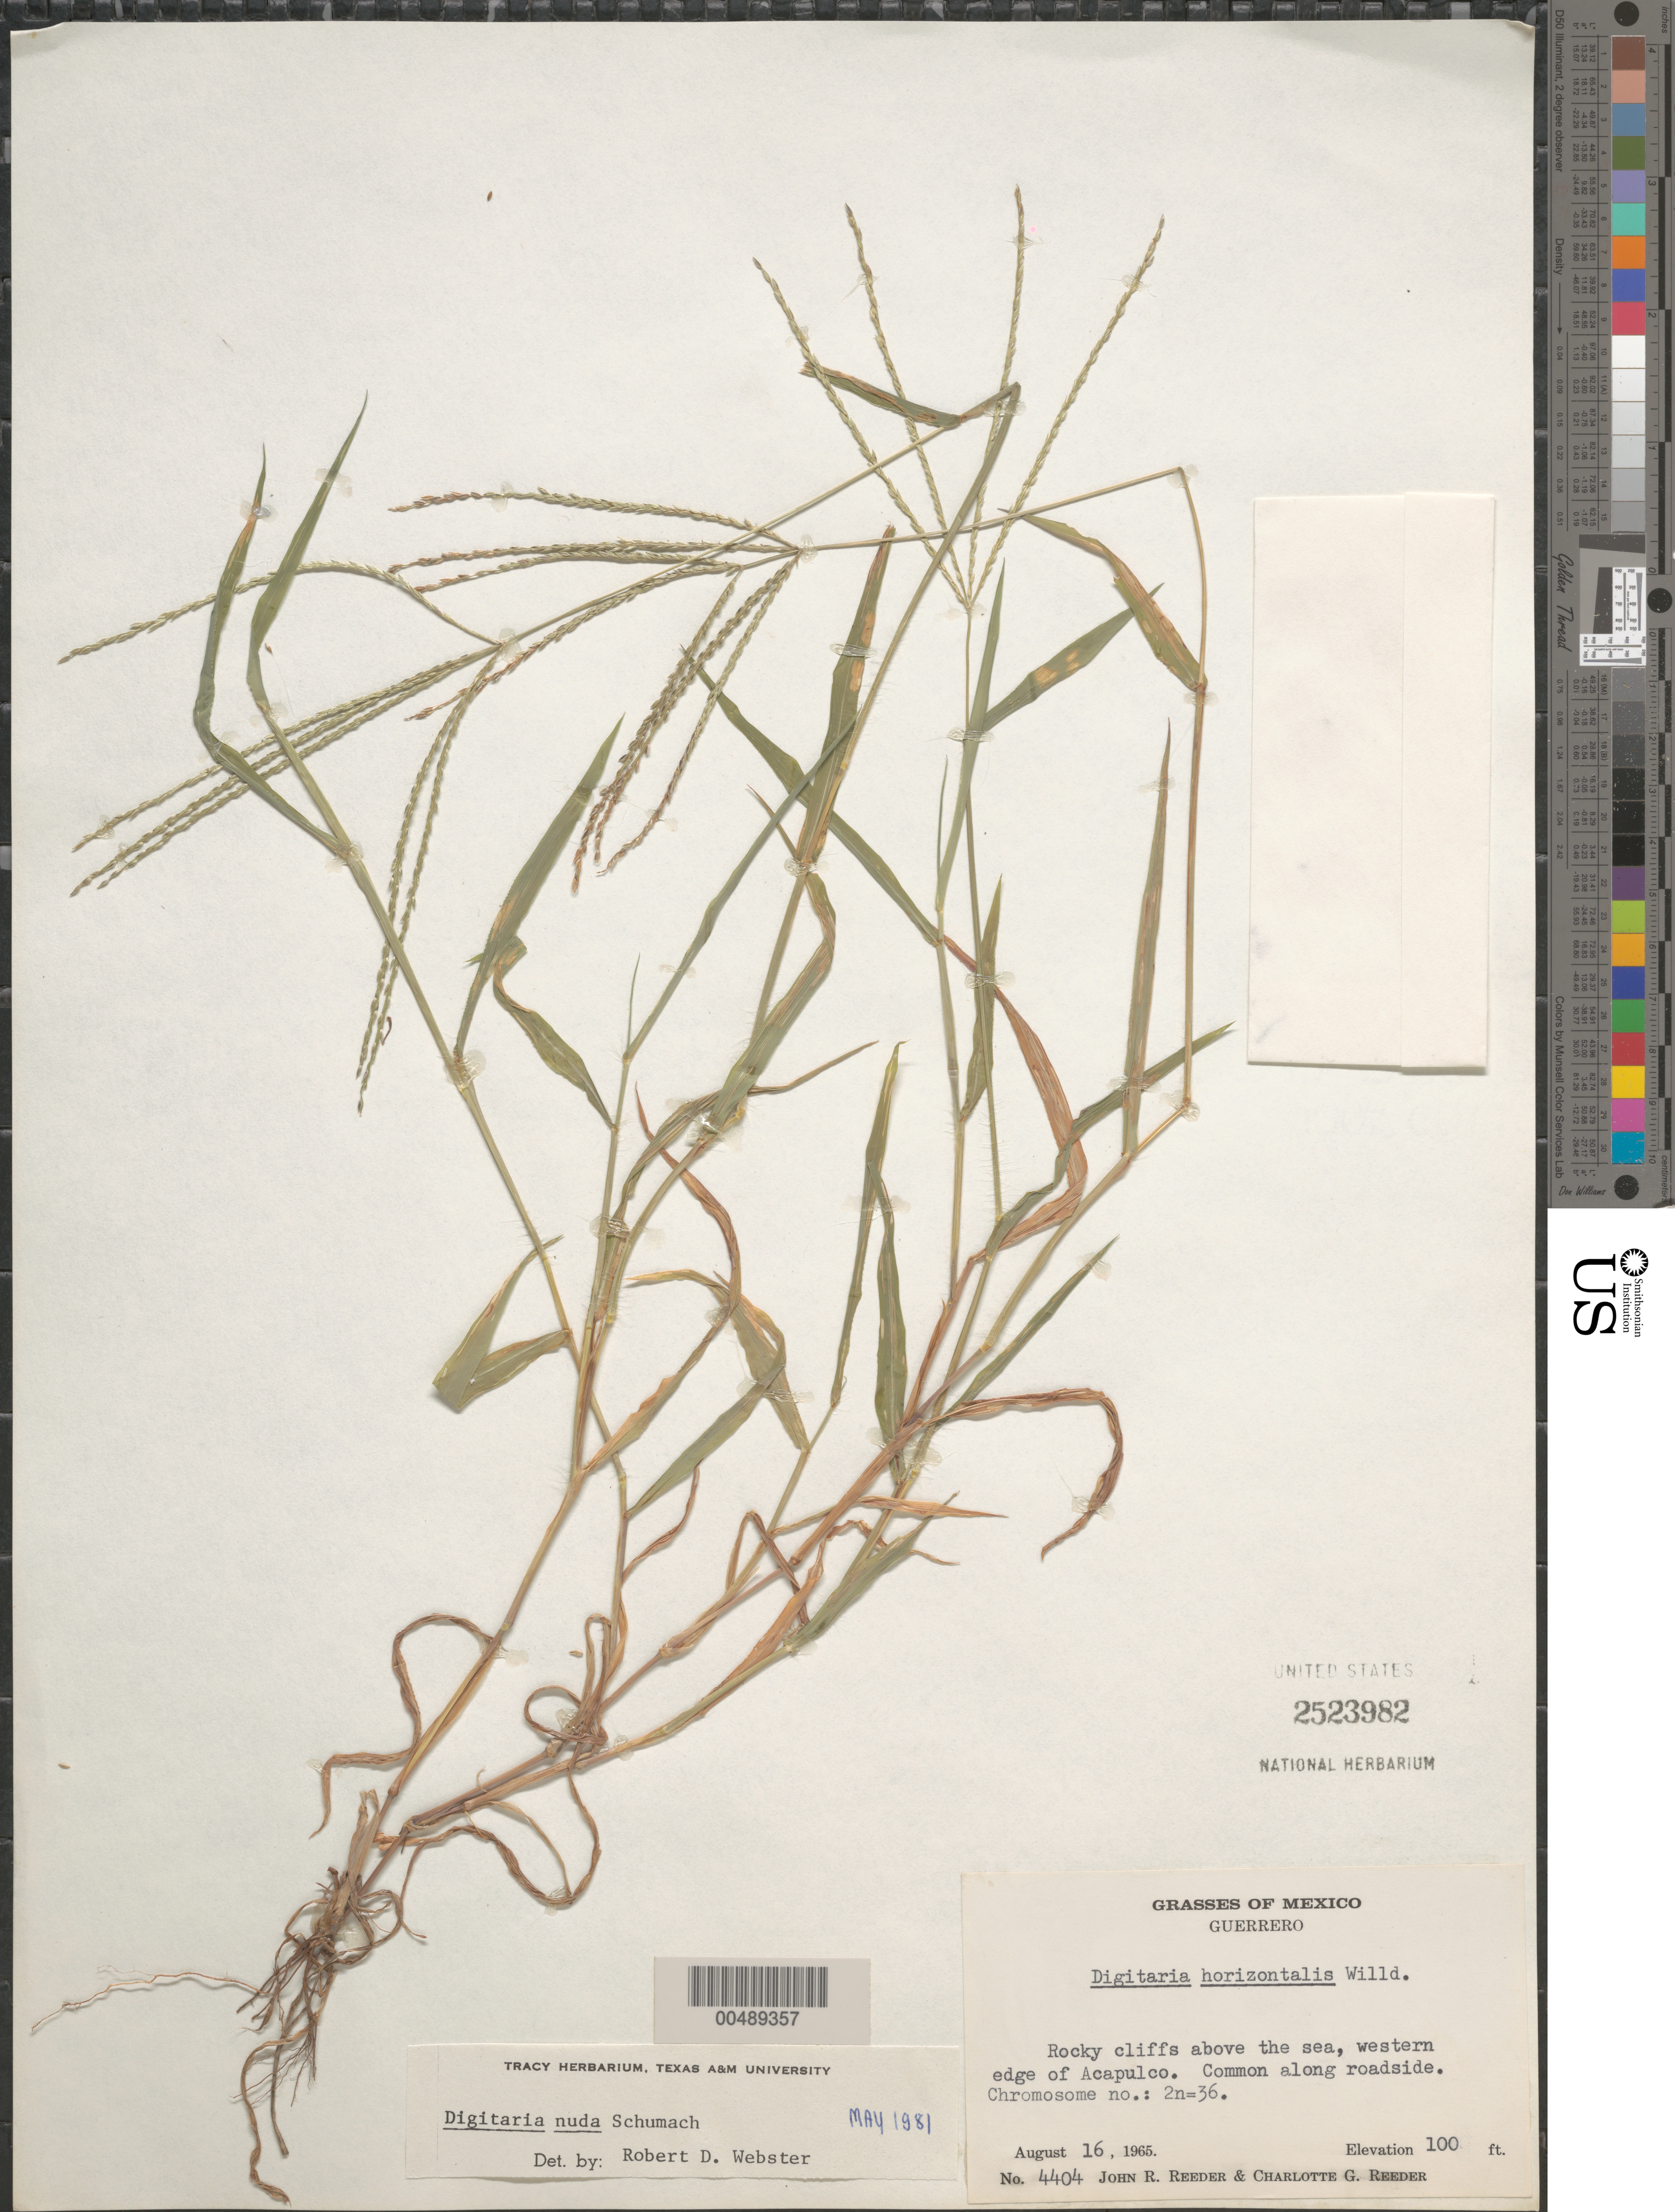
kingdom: Plantae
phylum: Tracheophyta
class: Liliopsida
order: Poales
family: Poaceae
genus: Digitaria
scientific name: Digitaria nuda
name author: Schumach.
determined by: Webster, Robert D.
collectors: J. R. Reeder & C. G. Reeder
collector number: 4404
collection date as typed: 16 Aug 1965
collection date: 1965-08-16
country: Mexico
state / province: Guerrero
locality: W side of Acapulco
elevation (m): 30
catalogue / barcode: US 2523982